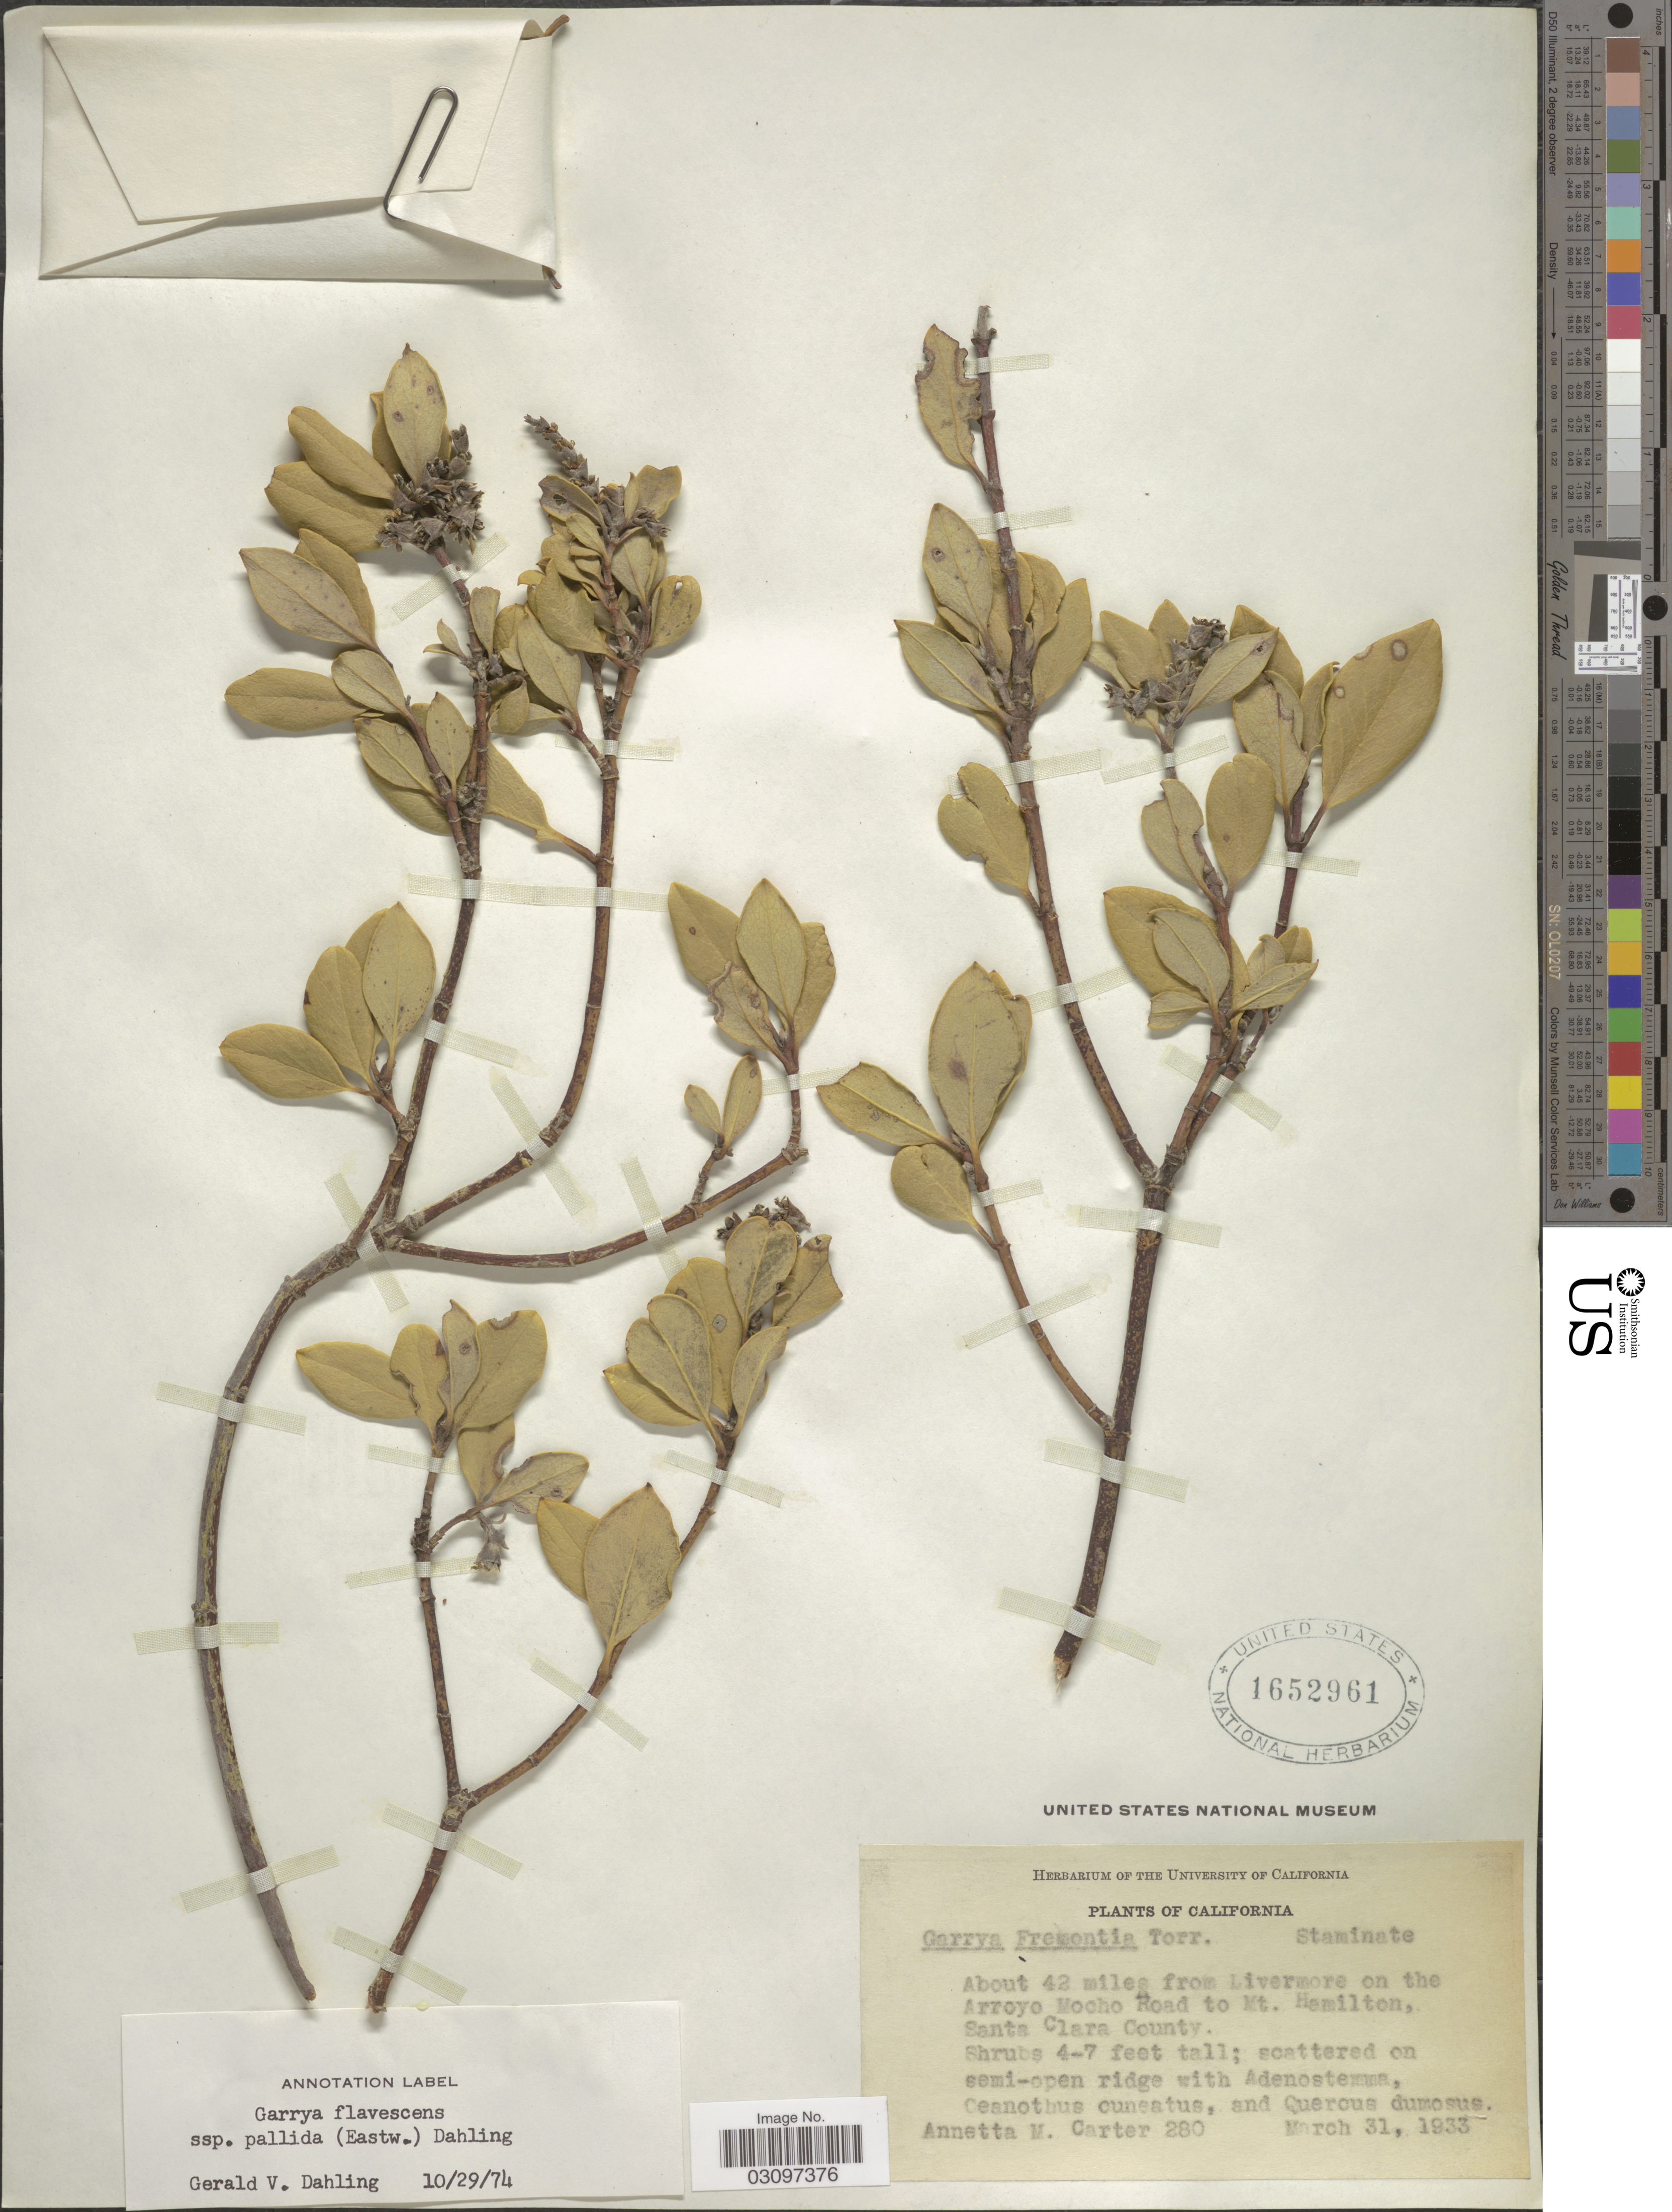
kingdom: Plantae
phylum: Tracheophyta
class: Magnoliopsida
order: Garryales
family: Garryaceae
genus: Garrya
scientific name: Garrya flavescens subsp. pallida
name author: (Eastw.) Bacig. ex Ewan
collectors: A. M. Carter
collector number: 280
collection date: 1933-03-31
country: United States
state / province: California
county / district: Santa Clara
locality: About 42 miles from Livermore on the Arroyo Mocho Road to Mt. Hamilton, Santa Clara County.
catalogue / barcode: US 1652961